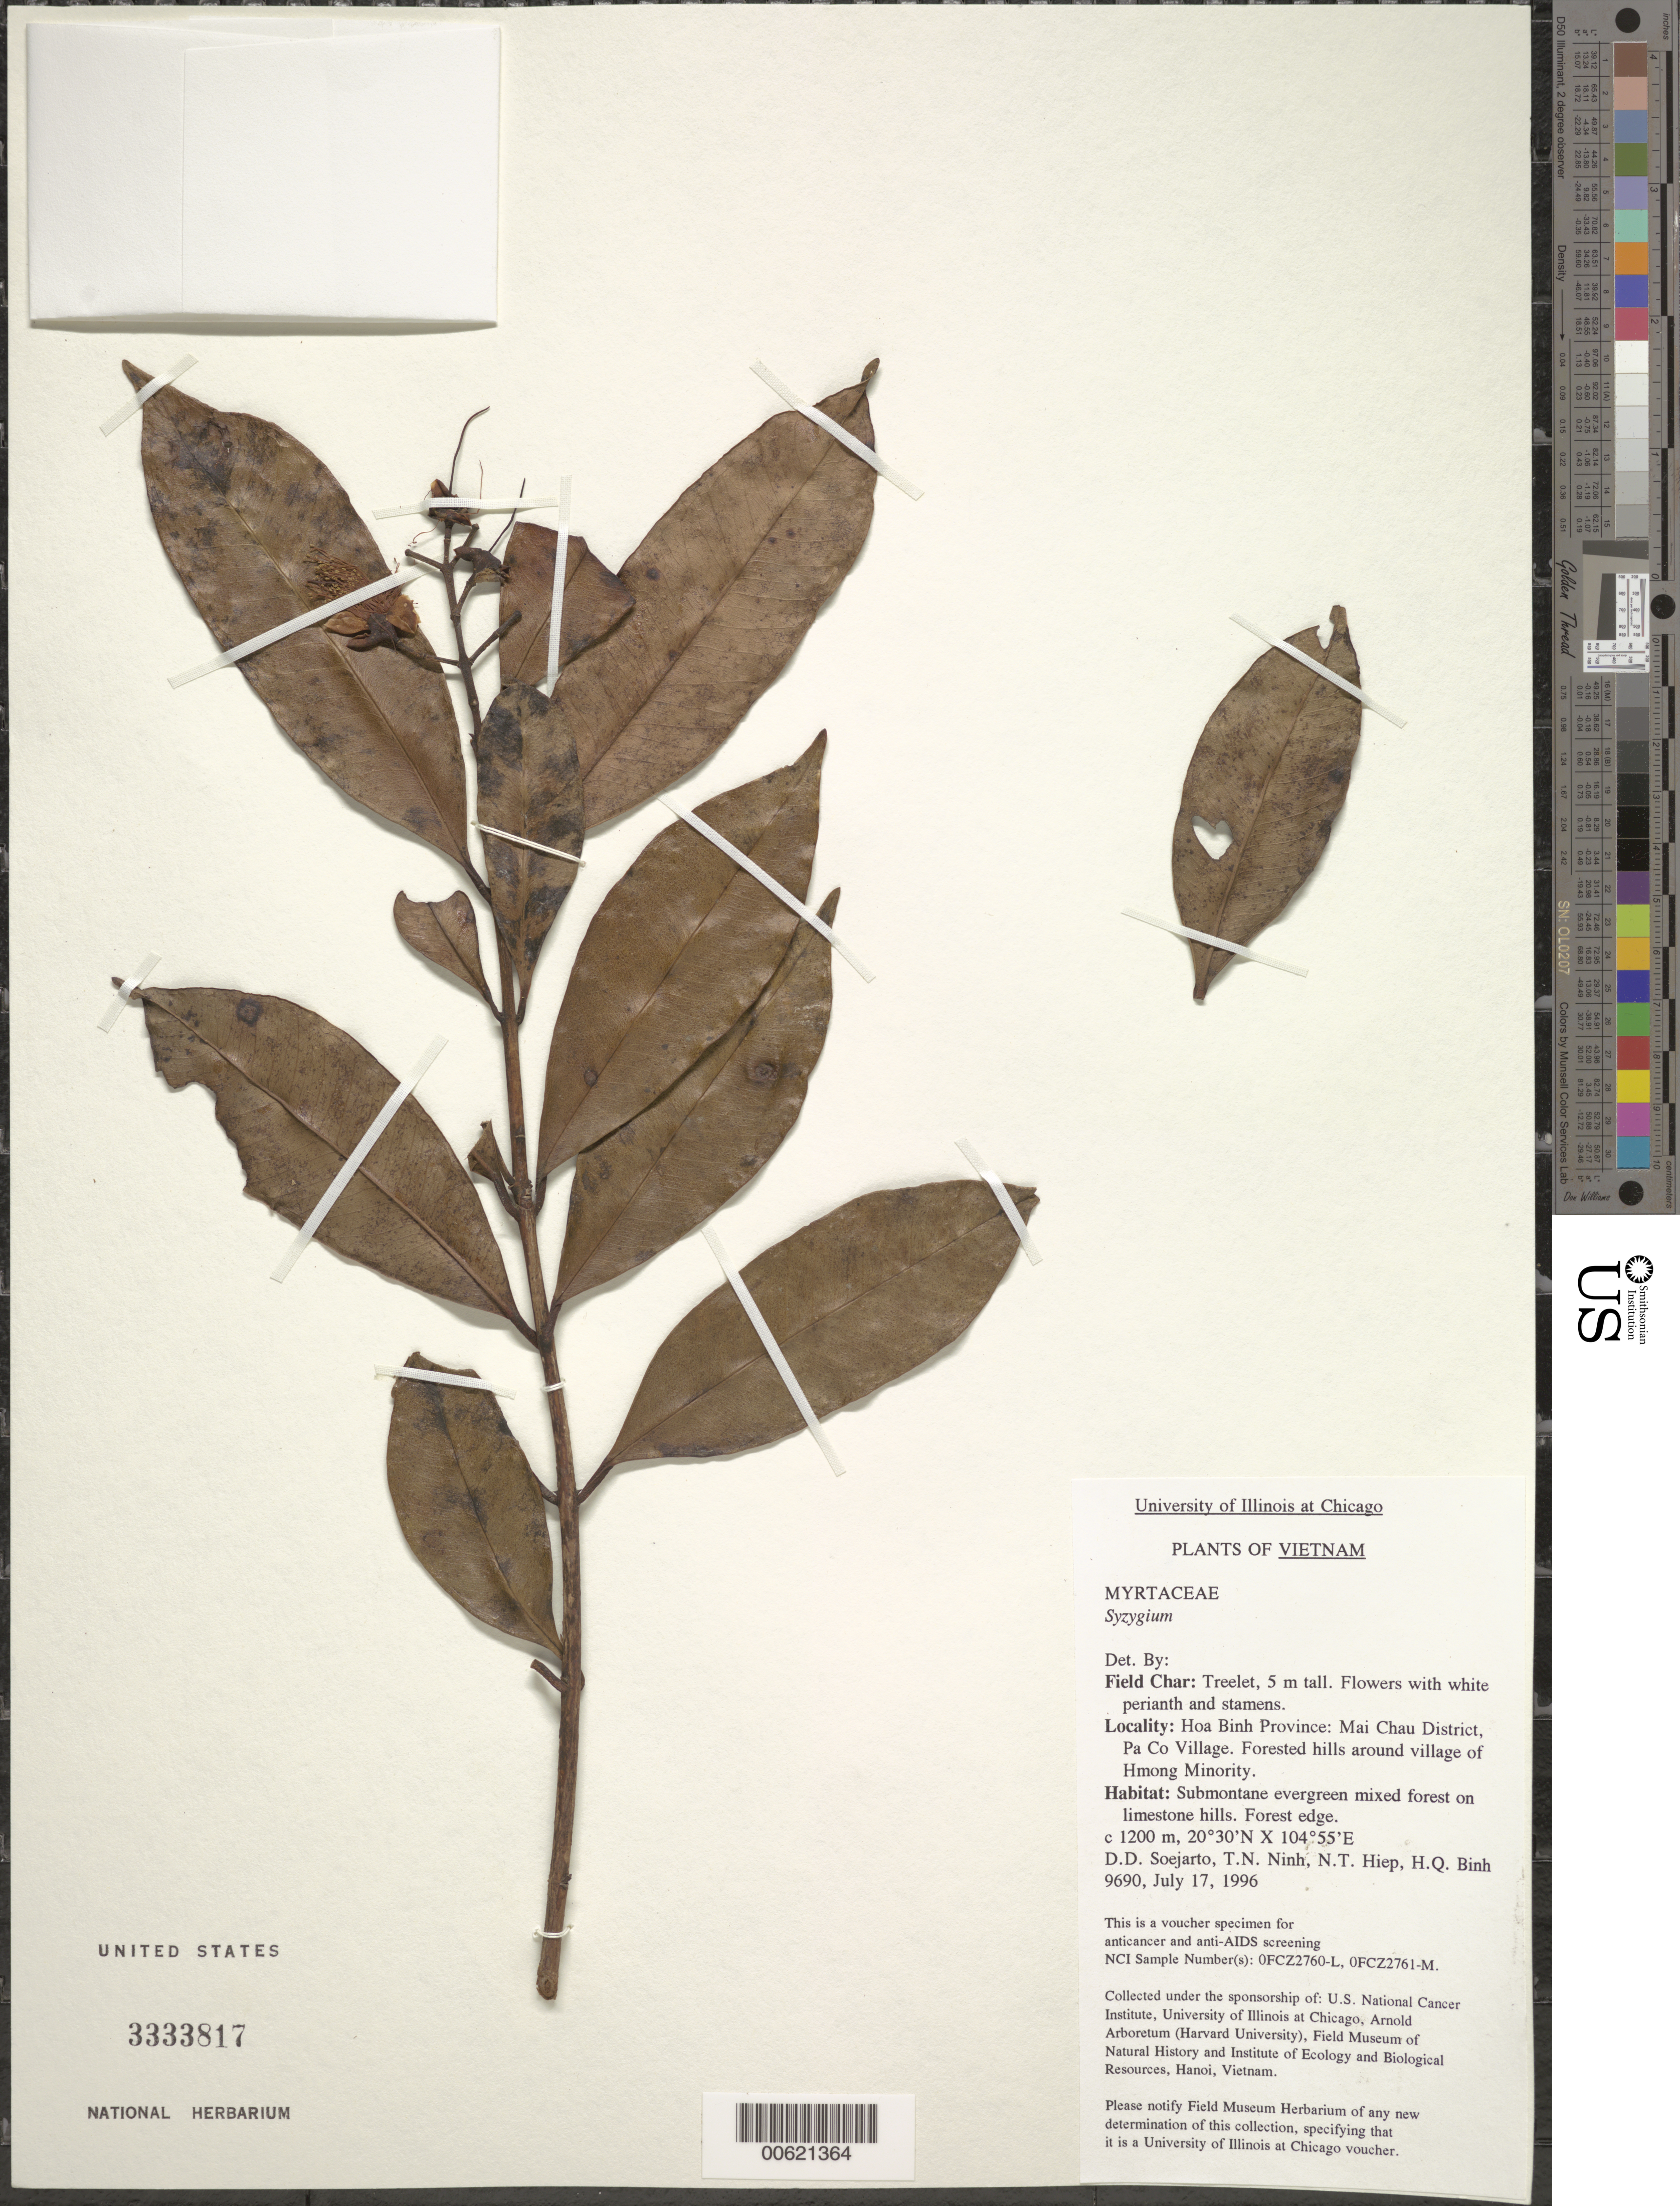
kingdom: Plantae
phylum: Tracheophyta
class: Magnoliopsida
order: Myrtales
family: Myrtaceae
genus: Syzygium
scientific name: Syzygium sp.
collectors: T. N. Ninh, N. T. Hiep & H. Q. Binh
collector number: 9690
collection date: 1996-07-17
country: Vietnam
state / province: Hoa Binh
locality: Mai Chau District, Pa Co Village. Forested hills around village of Hmong Minority.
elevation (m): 1200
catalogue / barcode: US 3333817